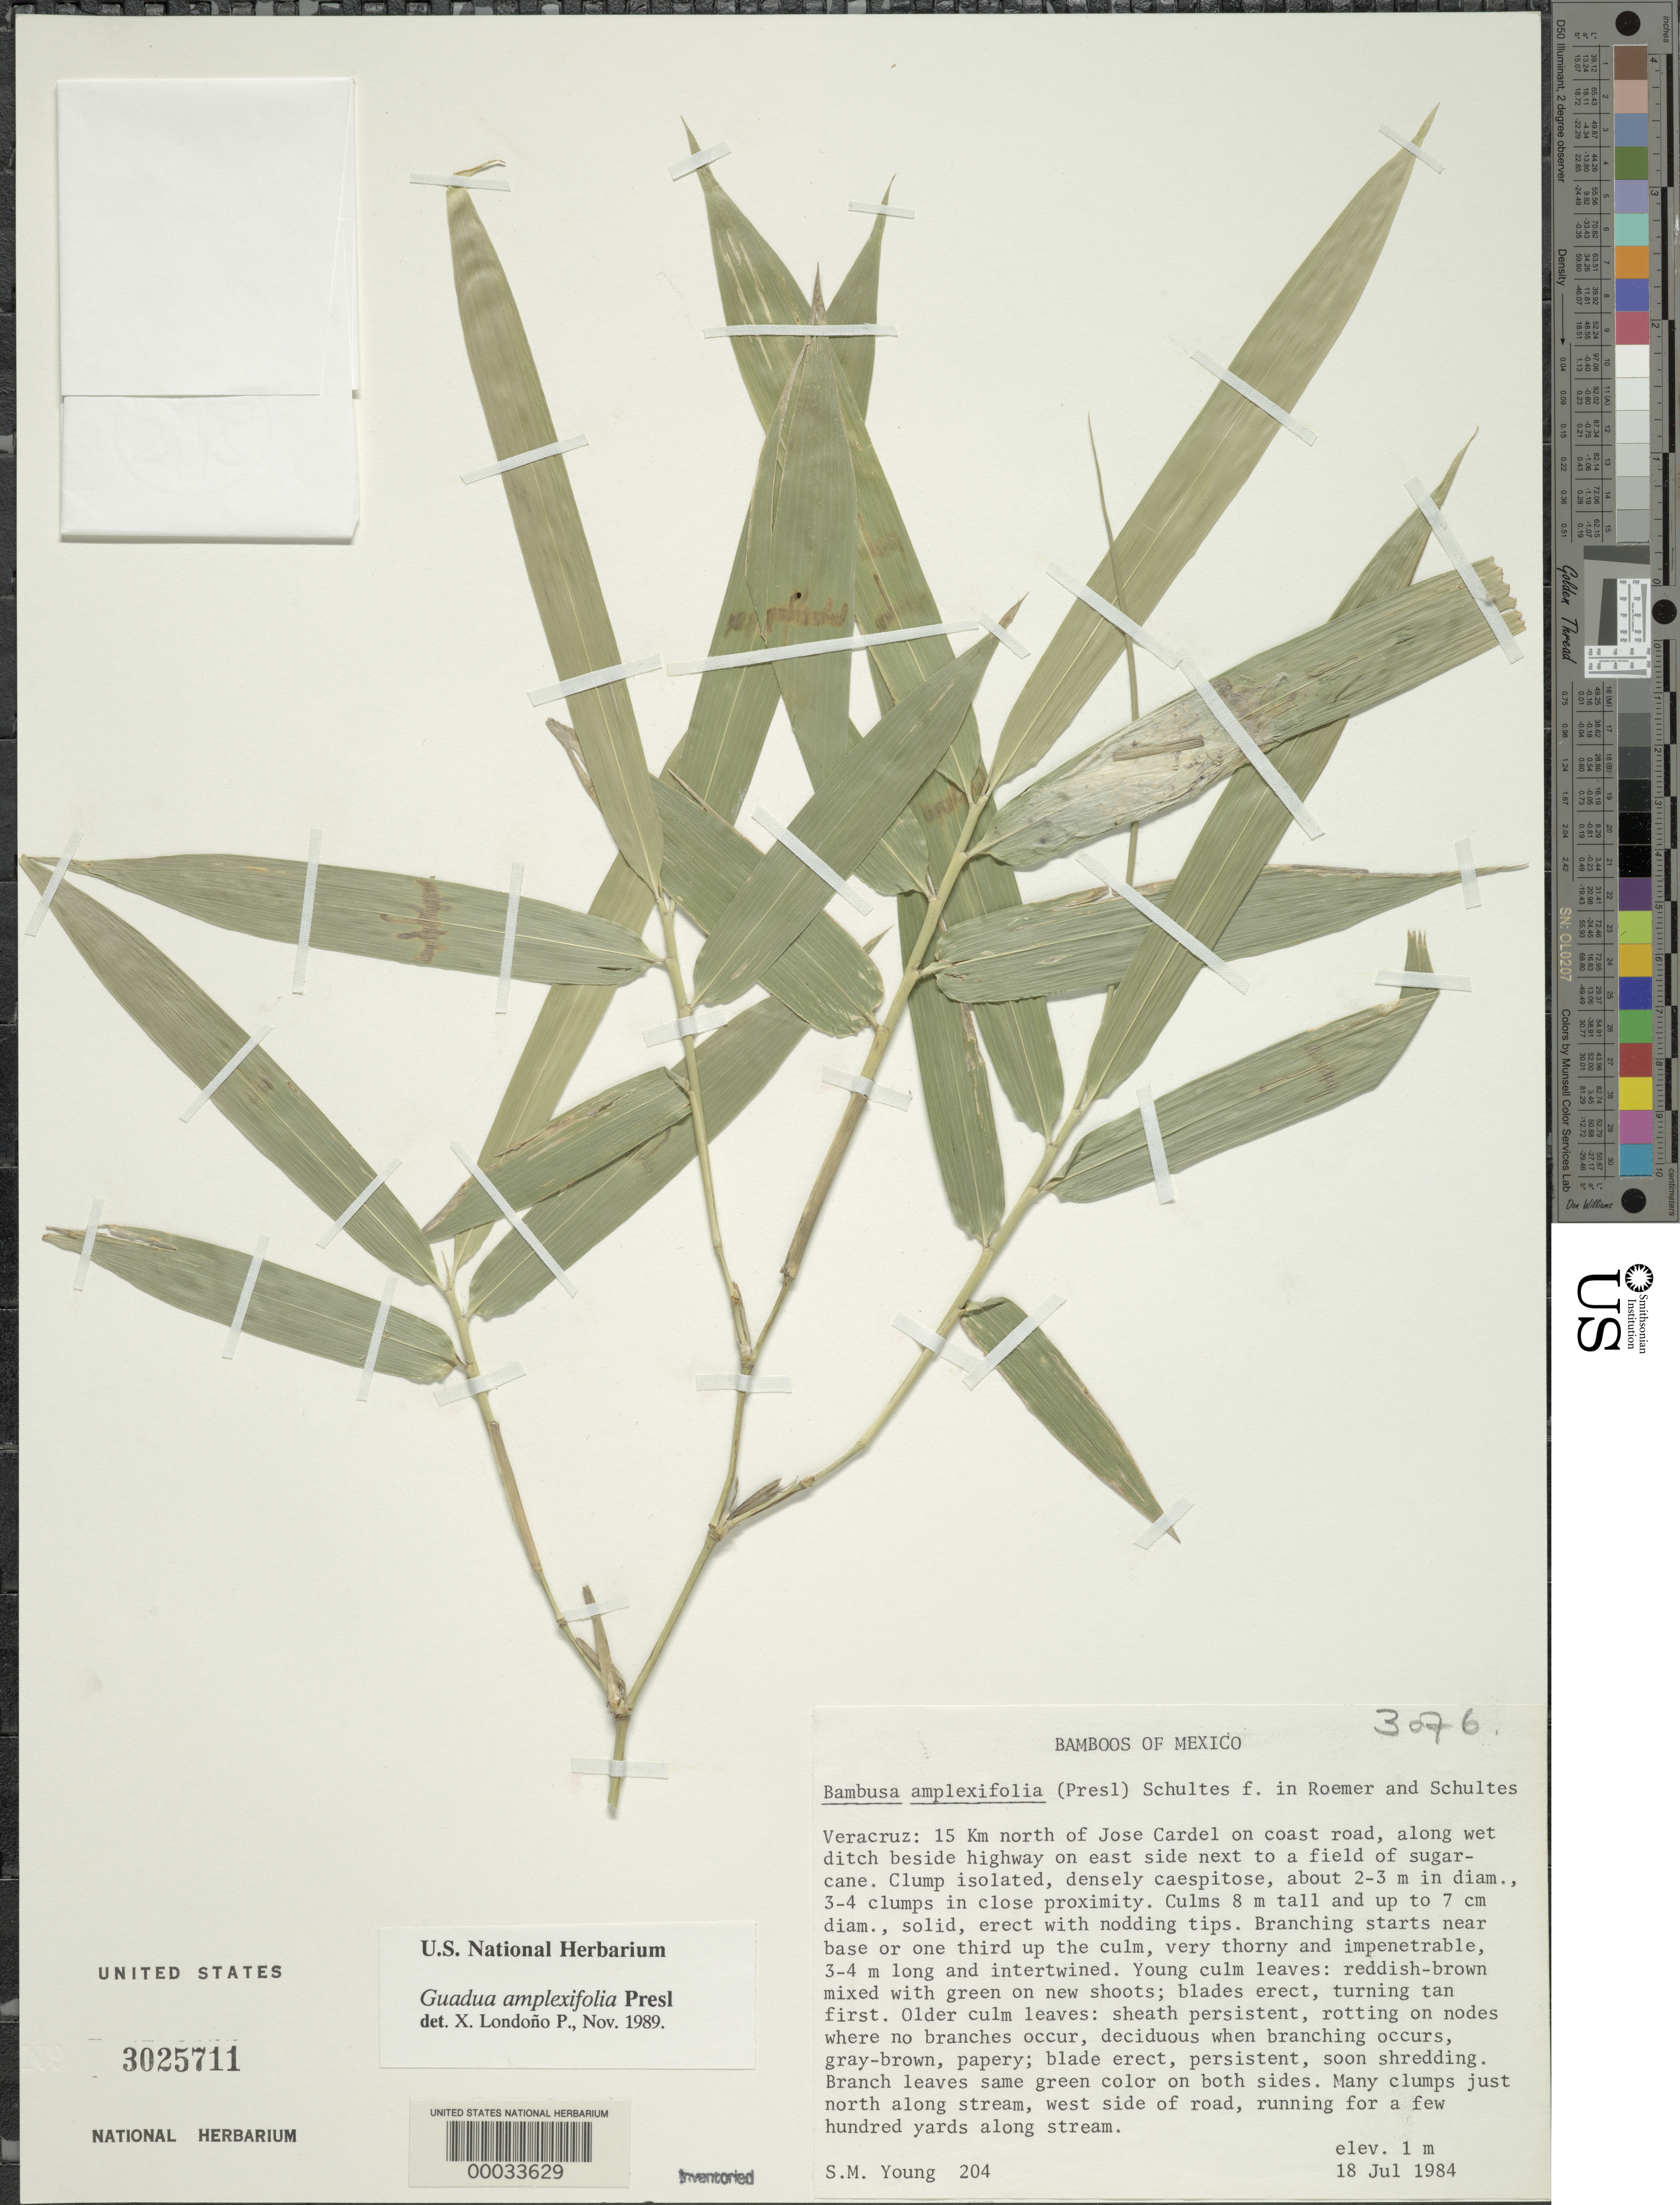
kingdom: Plantae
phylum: Tracheophyta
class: Liliopsida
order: Poales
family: Poaceae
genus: Guadua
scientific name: Guadua amplexifolia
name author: J. Presl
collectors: S. Young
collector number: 204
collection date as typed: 18 Jul 1984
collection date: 1984-07-18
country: Mexico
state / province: Veracruz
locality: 15 km N of Jose Cardel on coast road, along wet ditch beside highway on E side next to a field of sugar cane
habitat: Along stream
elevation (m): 1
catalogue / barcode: US 3025711